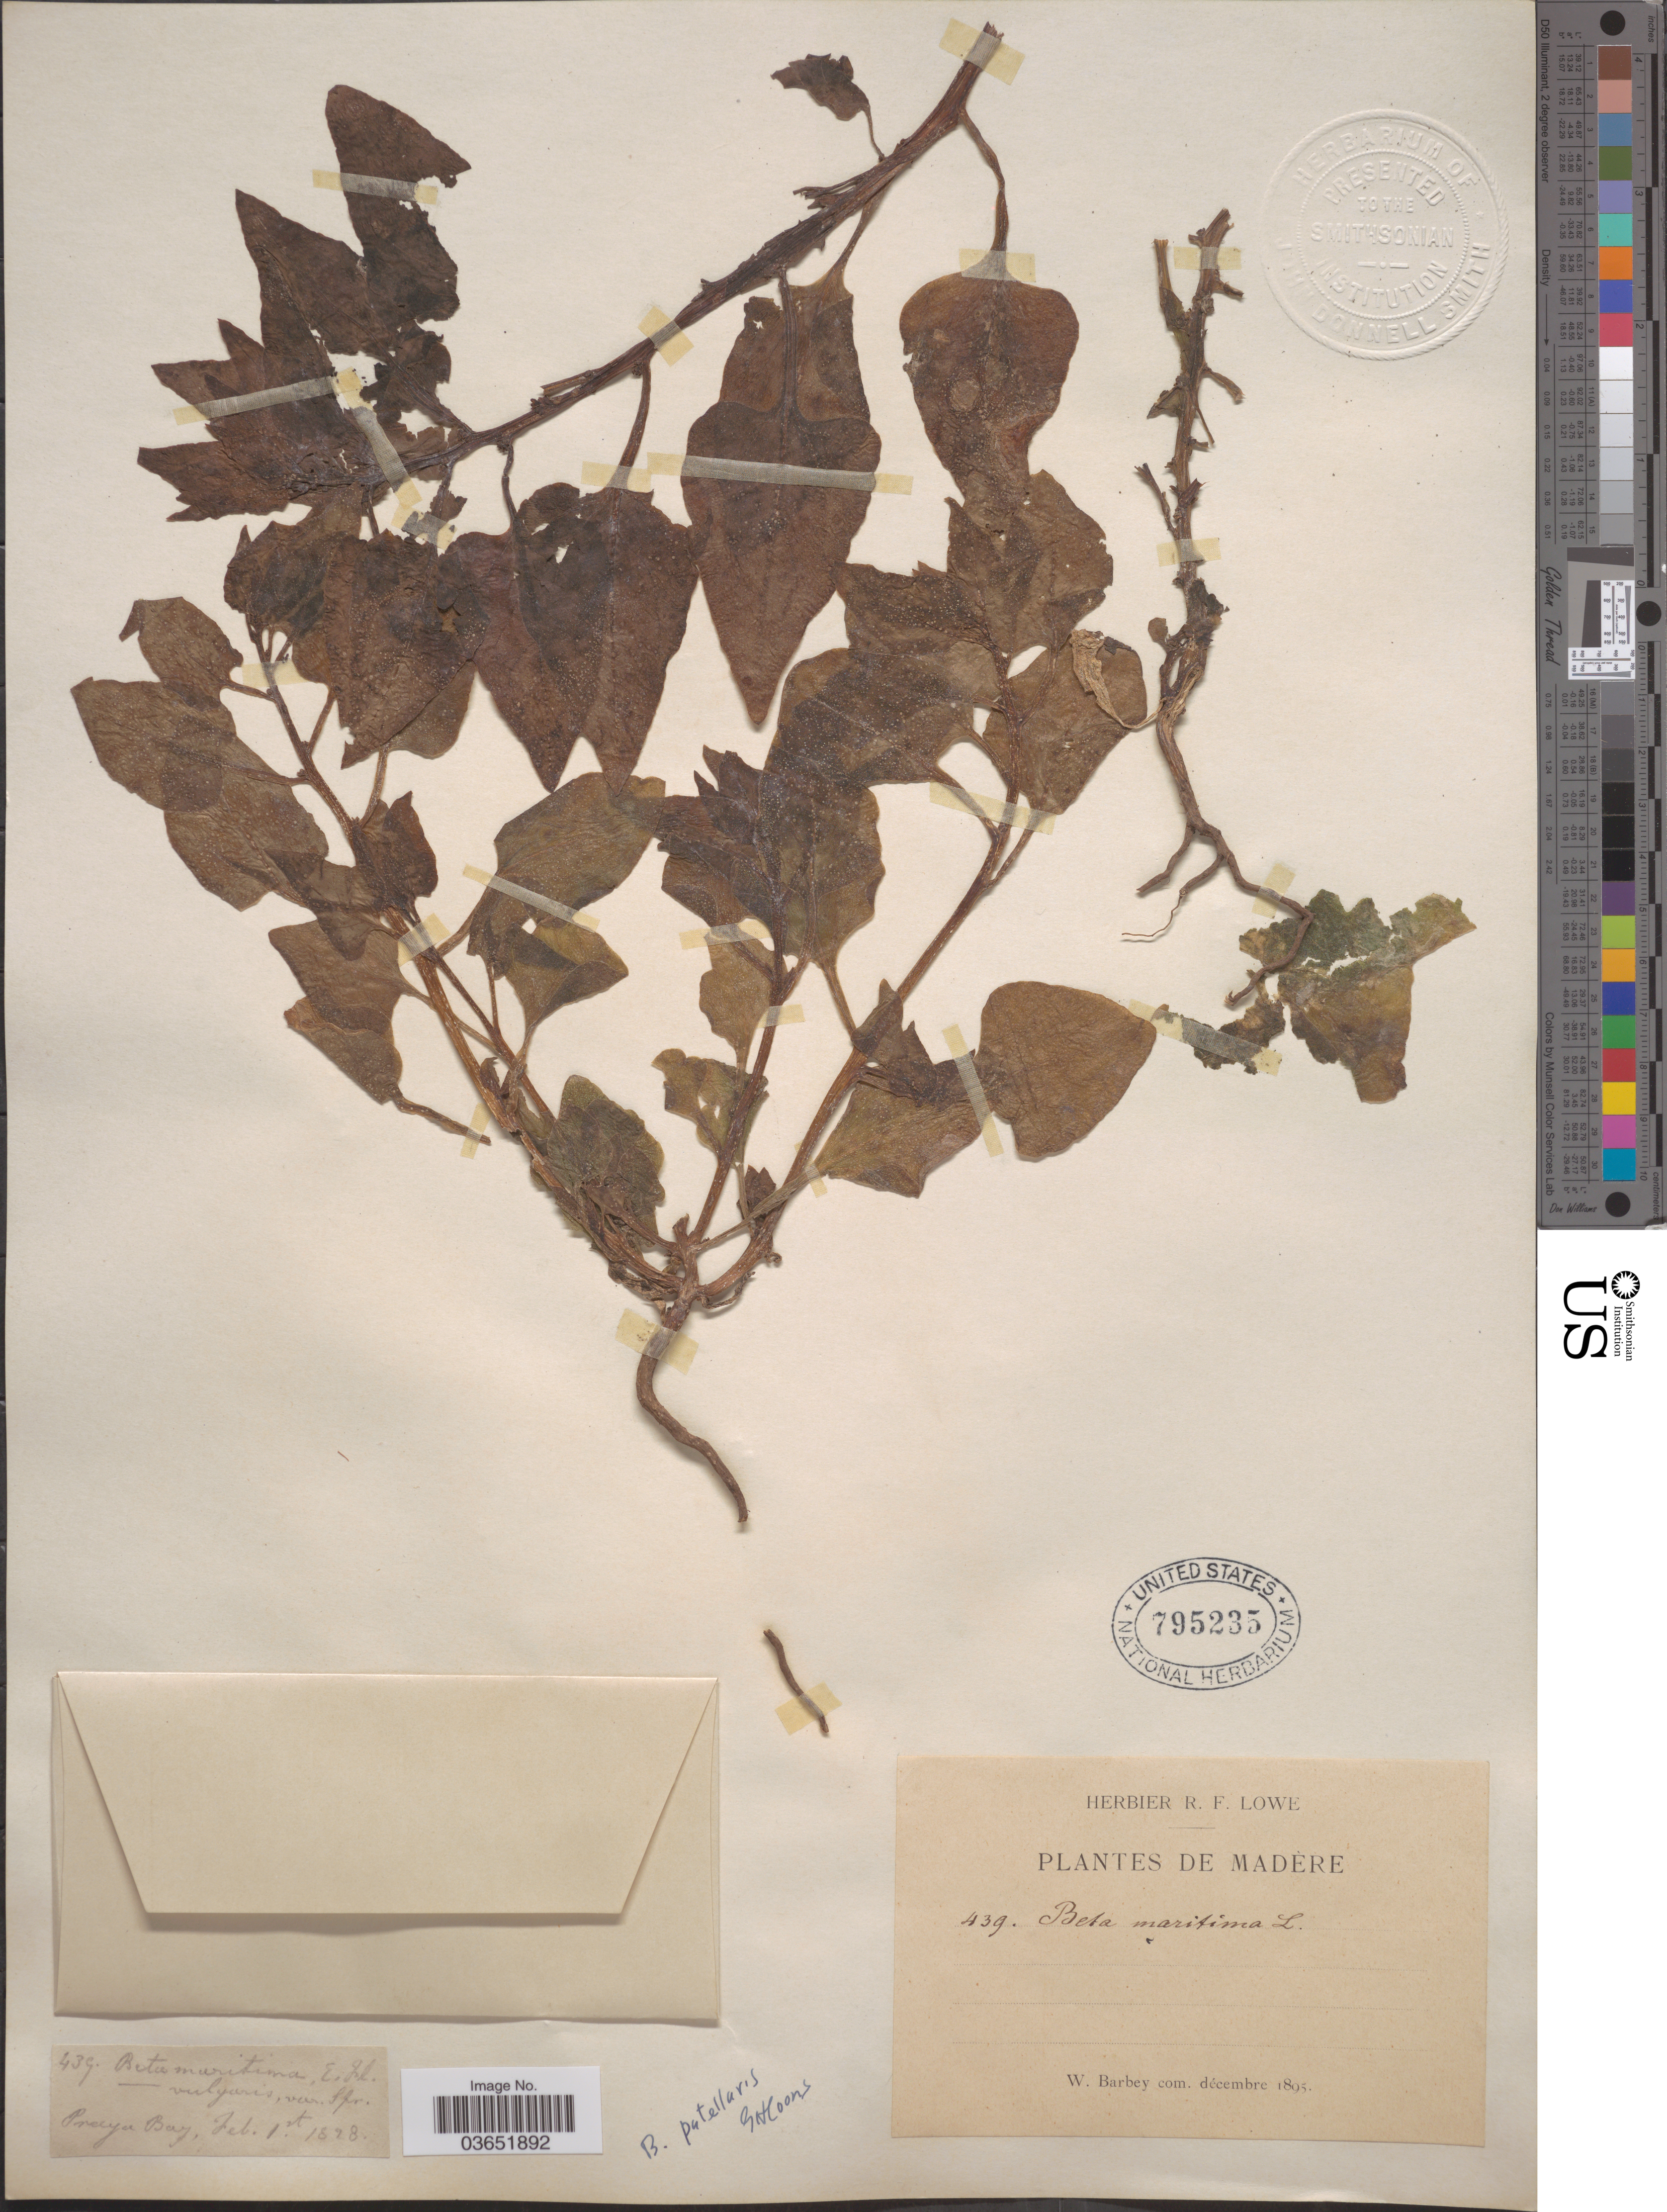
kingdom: Plantae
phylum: Tracheophyta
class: Magnoliopsida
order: Caryophyllales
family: Amaranthaceae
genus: Beta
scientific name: Beta maritima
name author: L.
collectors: W. Barbey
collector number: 439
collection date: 1828-09-01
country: Portugal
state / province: Madeira (Aut. Reg.)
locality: Madère. Praya Bay.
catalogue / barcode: US 795235